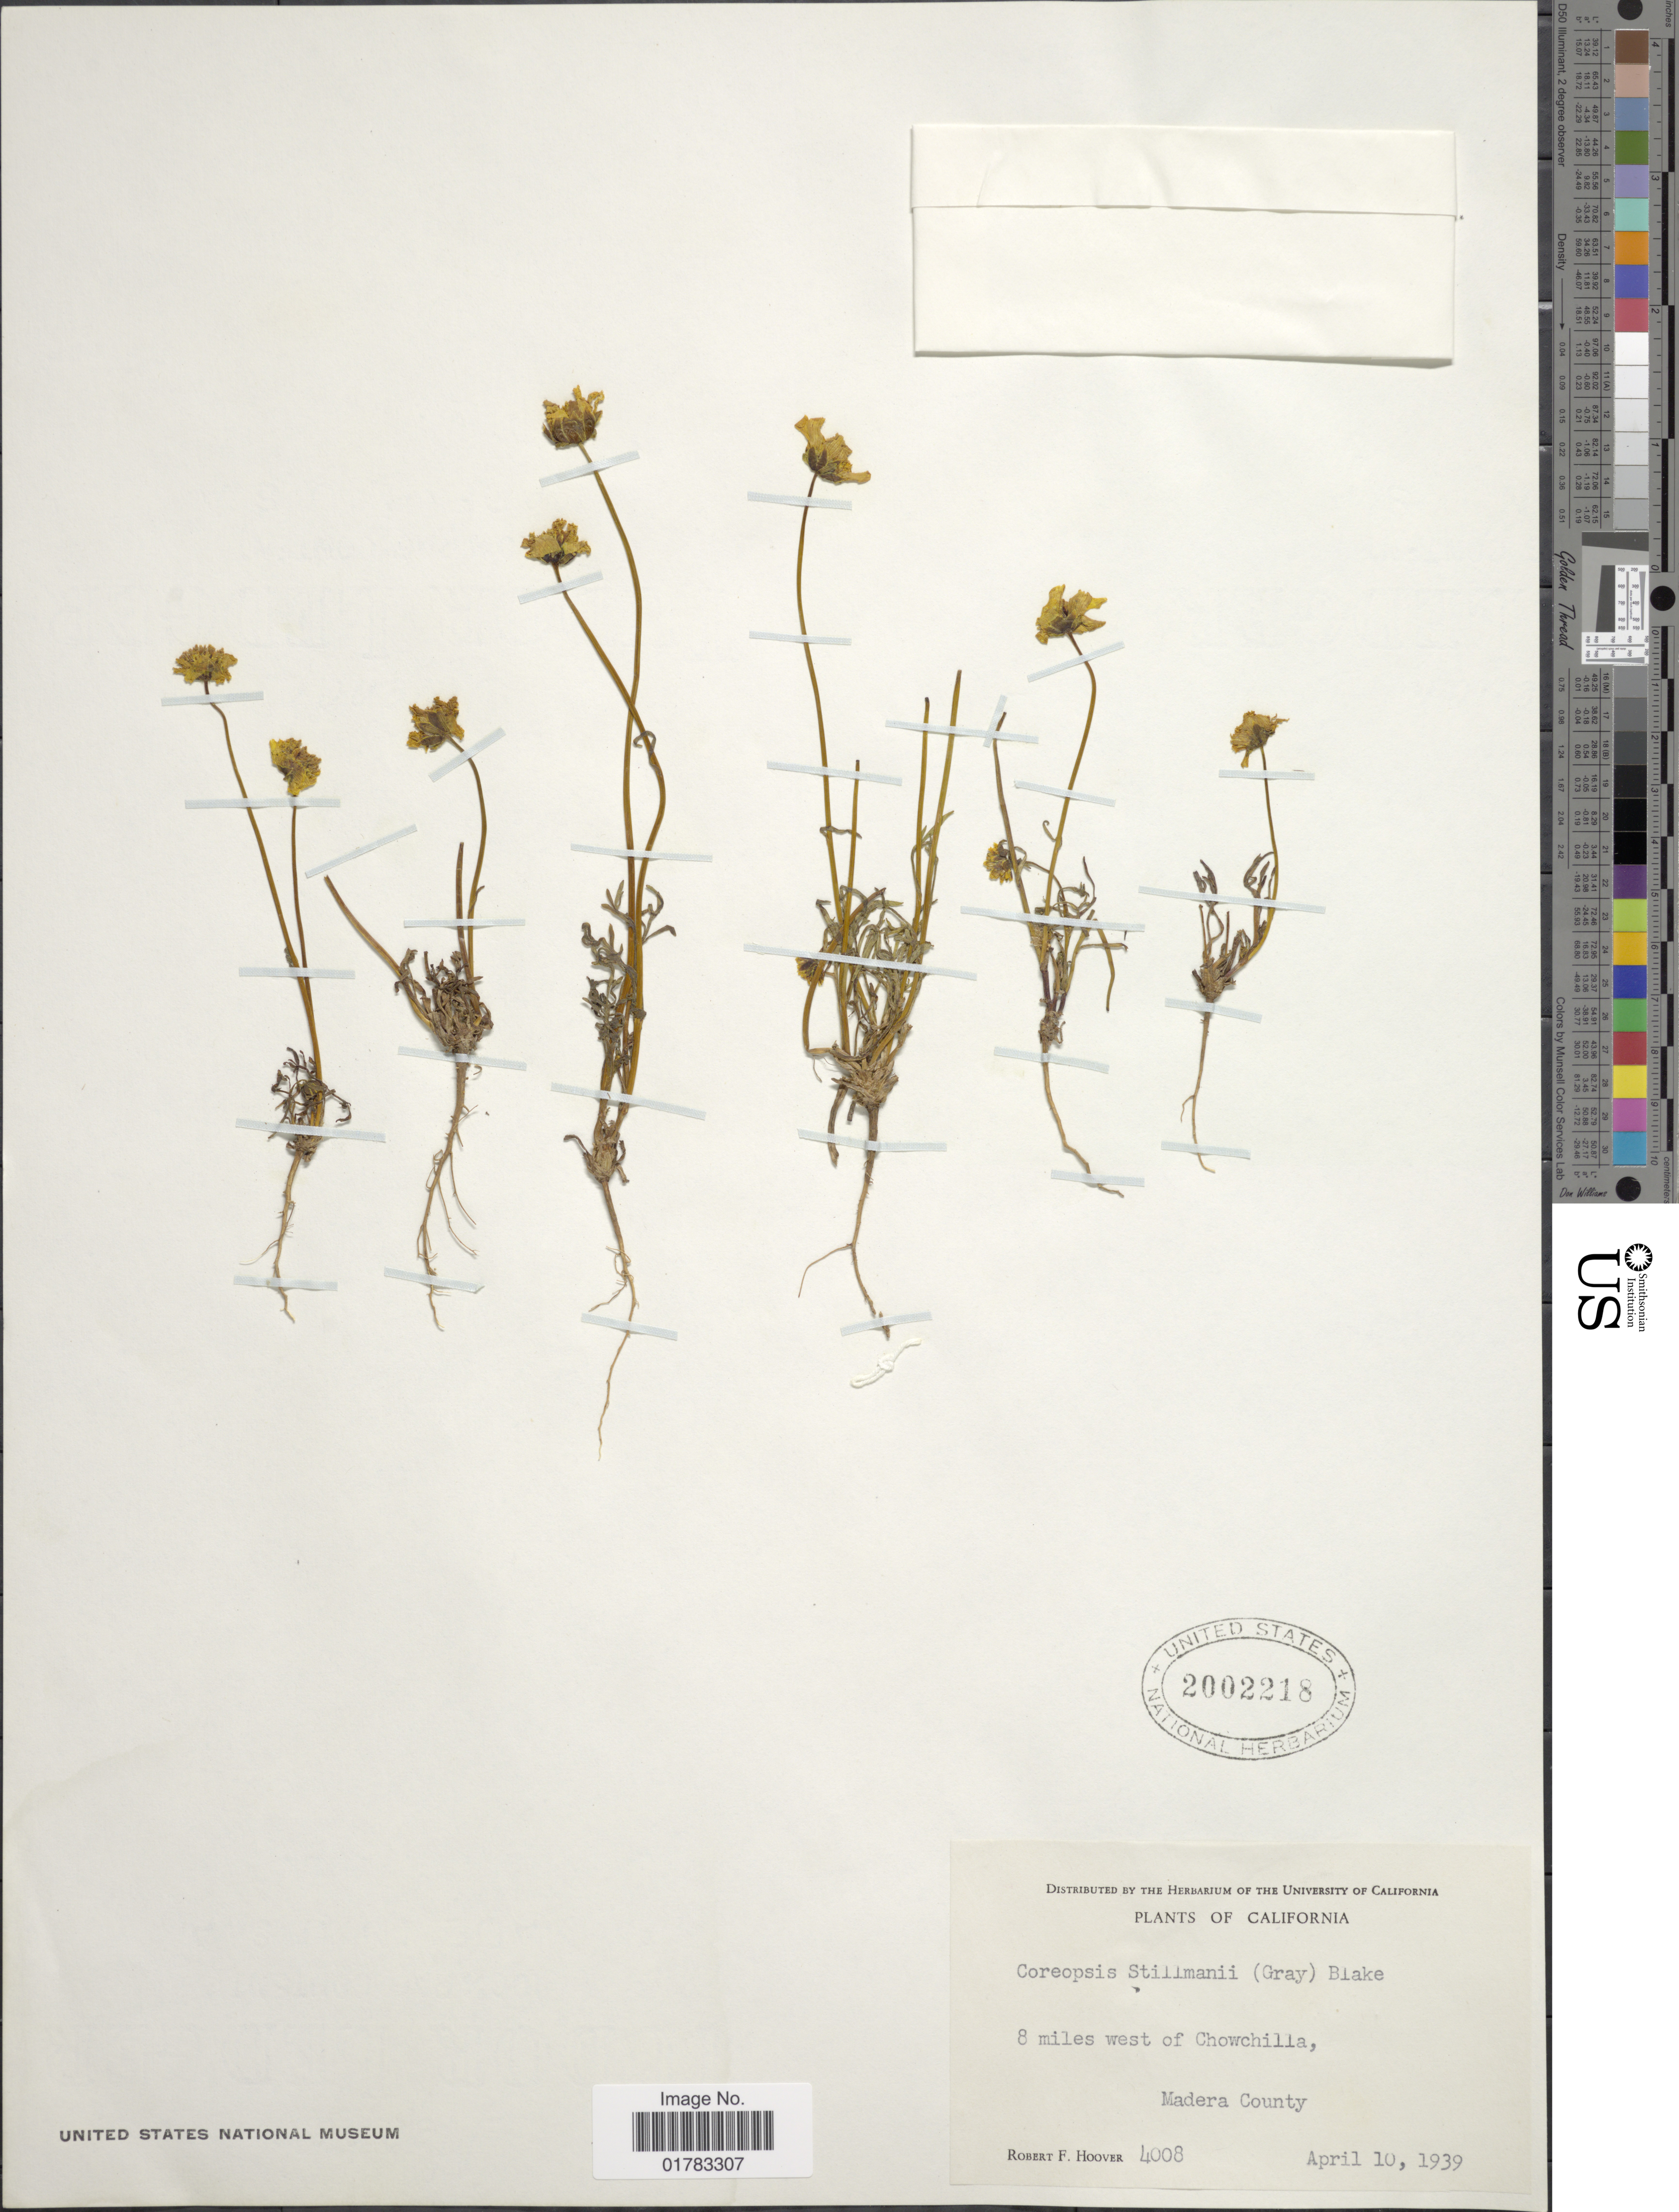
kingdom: Plantae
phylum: Tracheophyta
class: Magnoliopsida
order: Asterales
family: Asteraceae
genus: Coreopsis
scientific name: Coreopsis stillmanii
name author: (A. Gray) S.F. Blake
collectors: R. F. Hoover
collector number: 4008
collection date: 1939-04-10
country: United States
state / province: California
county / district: Madera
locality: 8 miles west of Chowchilla, Madera County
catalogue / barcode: US 2002218